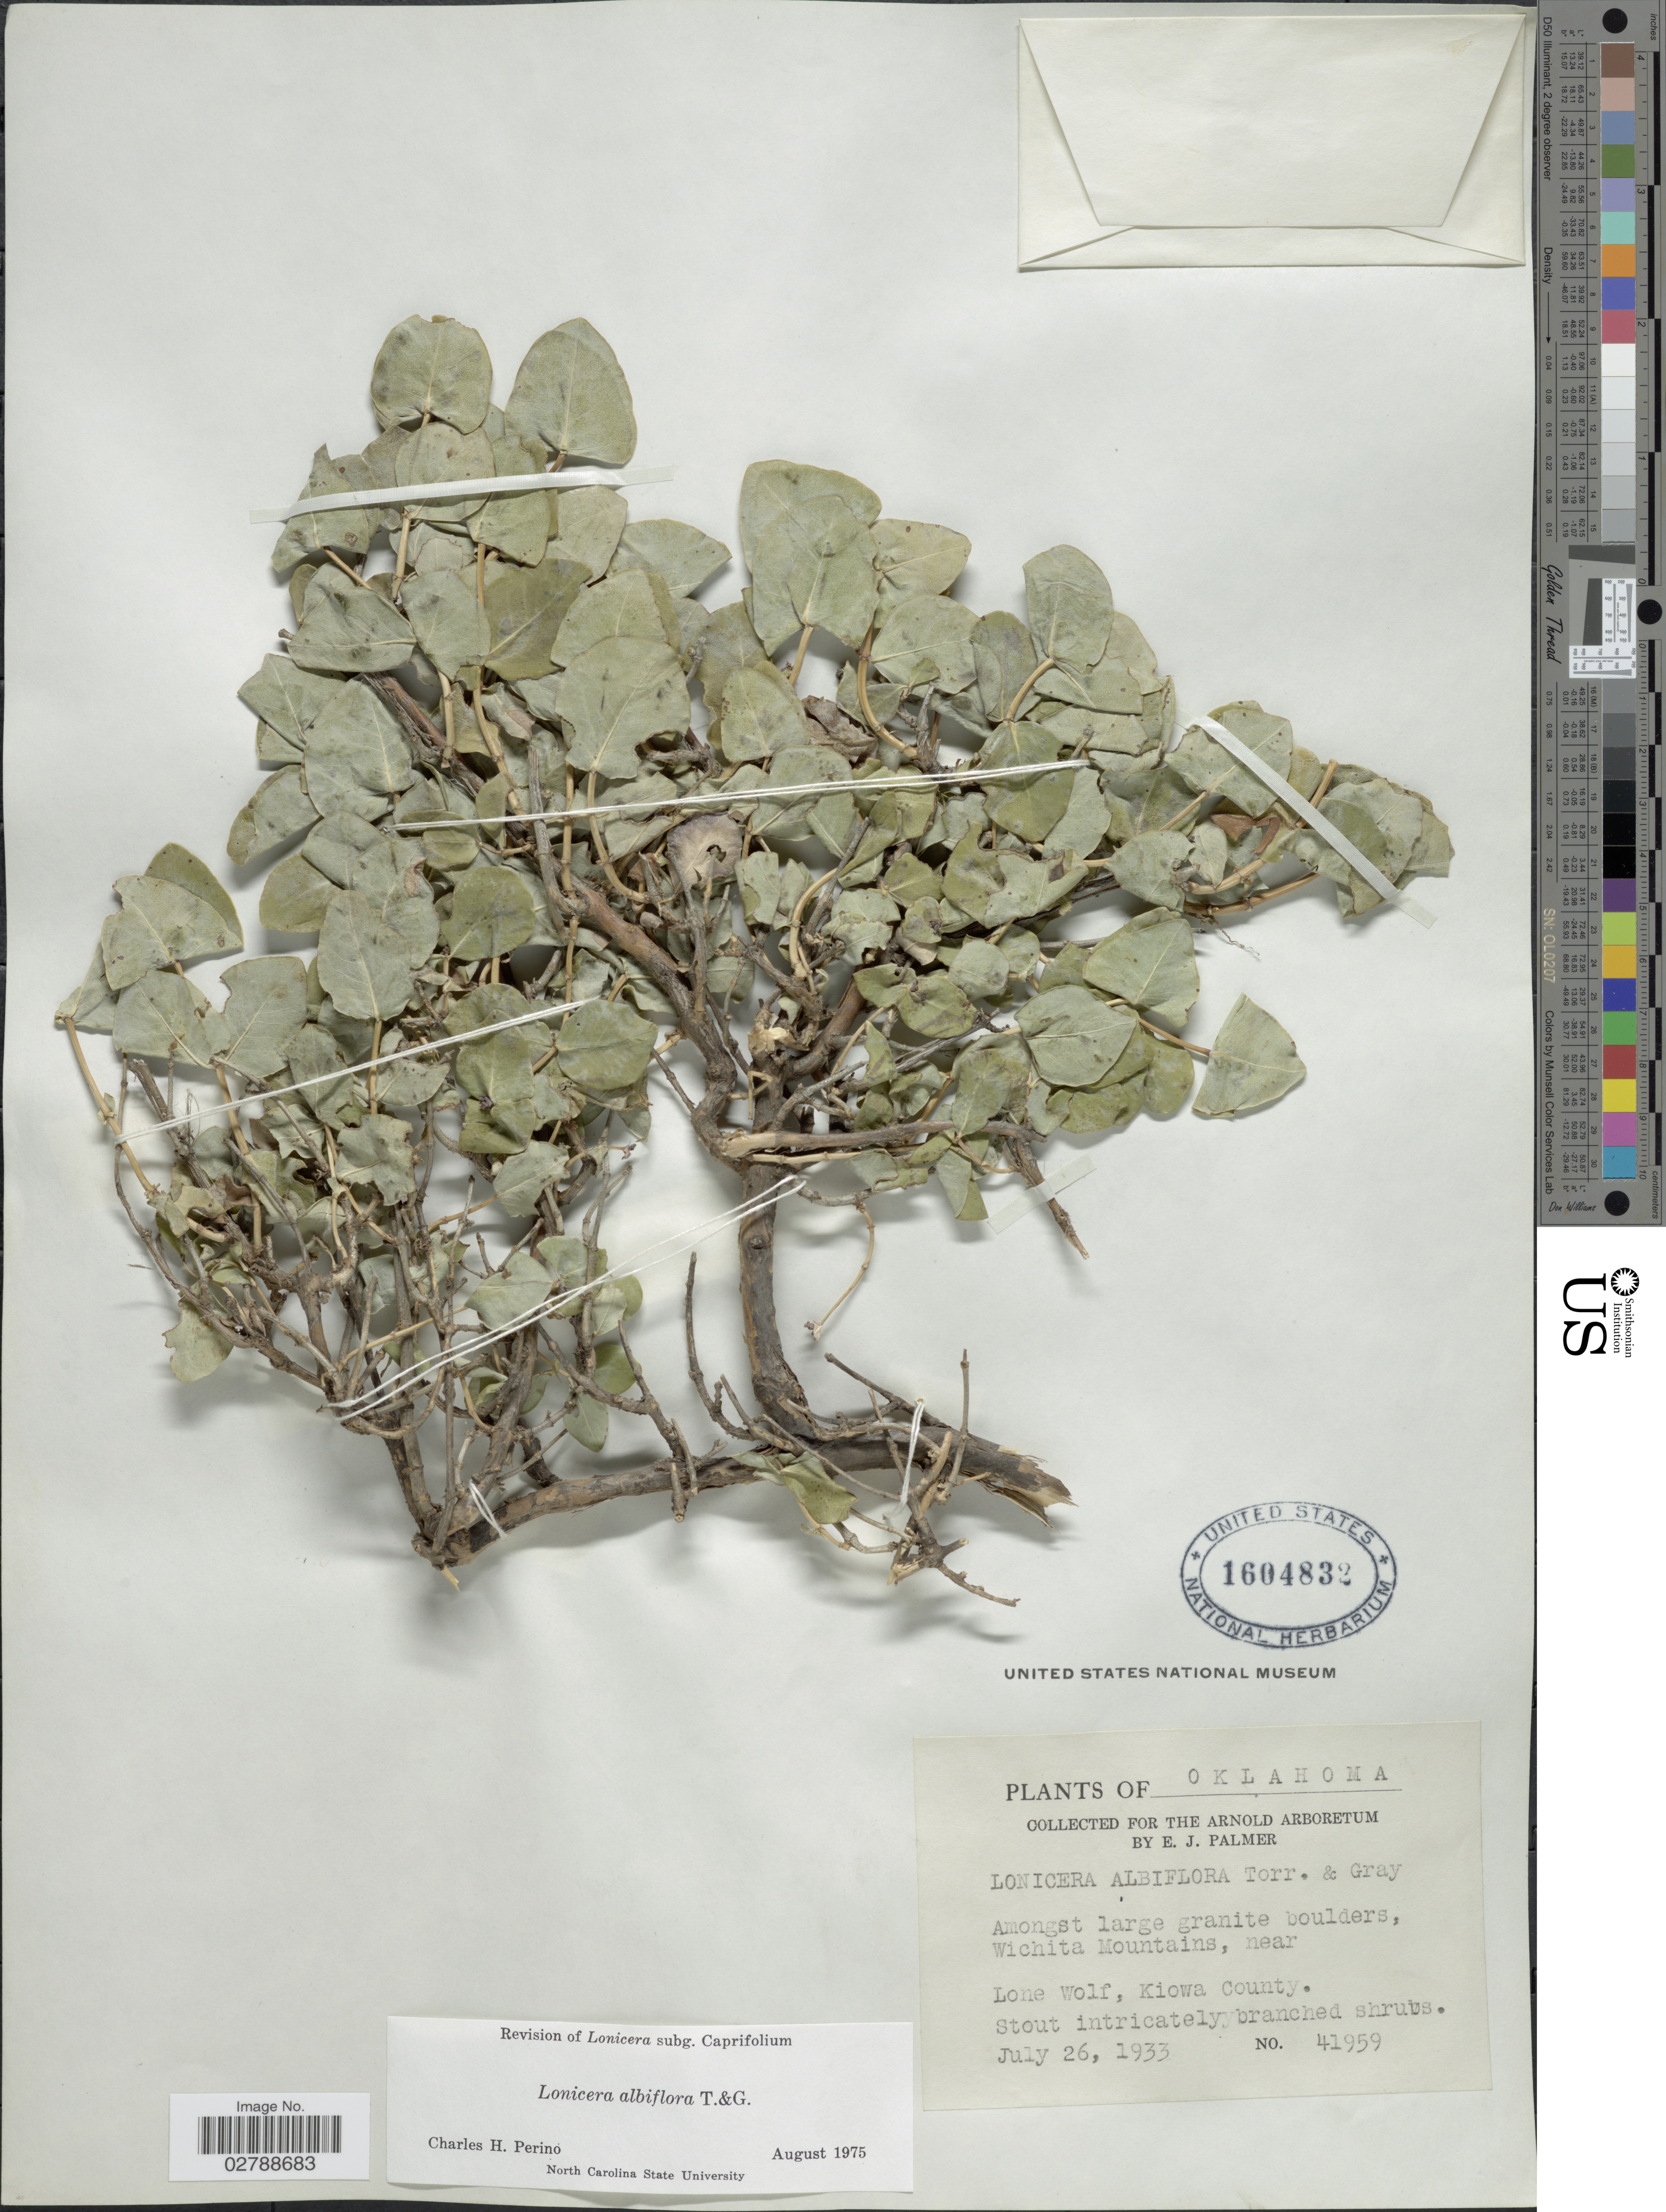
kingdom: Plantae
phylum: Tracheophyta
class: Magnoliopsida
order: Dipsacales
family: Caprifoliaceae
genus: Lonicera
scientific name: Lonicera albiflora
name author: Torr. & A. Gray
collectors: E. J. Palmer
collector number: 41959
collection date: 1933-07-26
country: United States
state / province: Oklahoma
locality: Among large granite boulders, Wichita Mountains, near Lone Wolf, Kiowa County.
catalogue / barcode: US 1604832